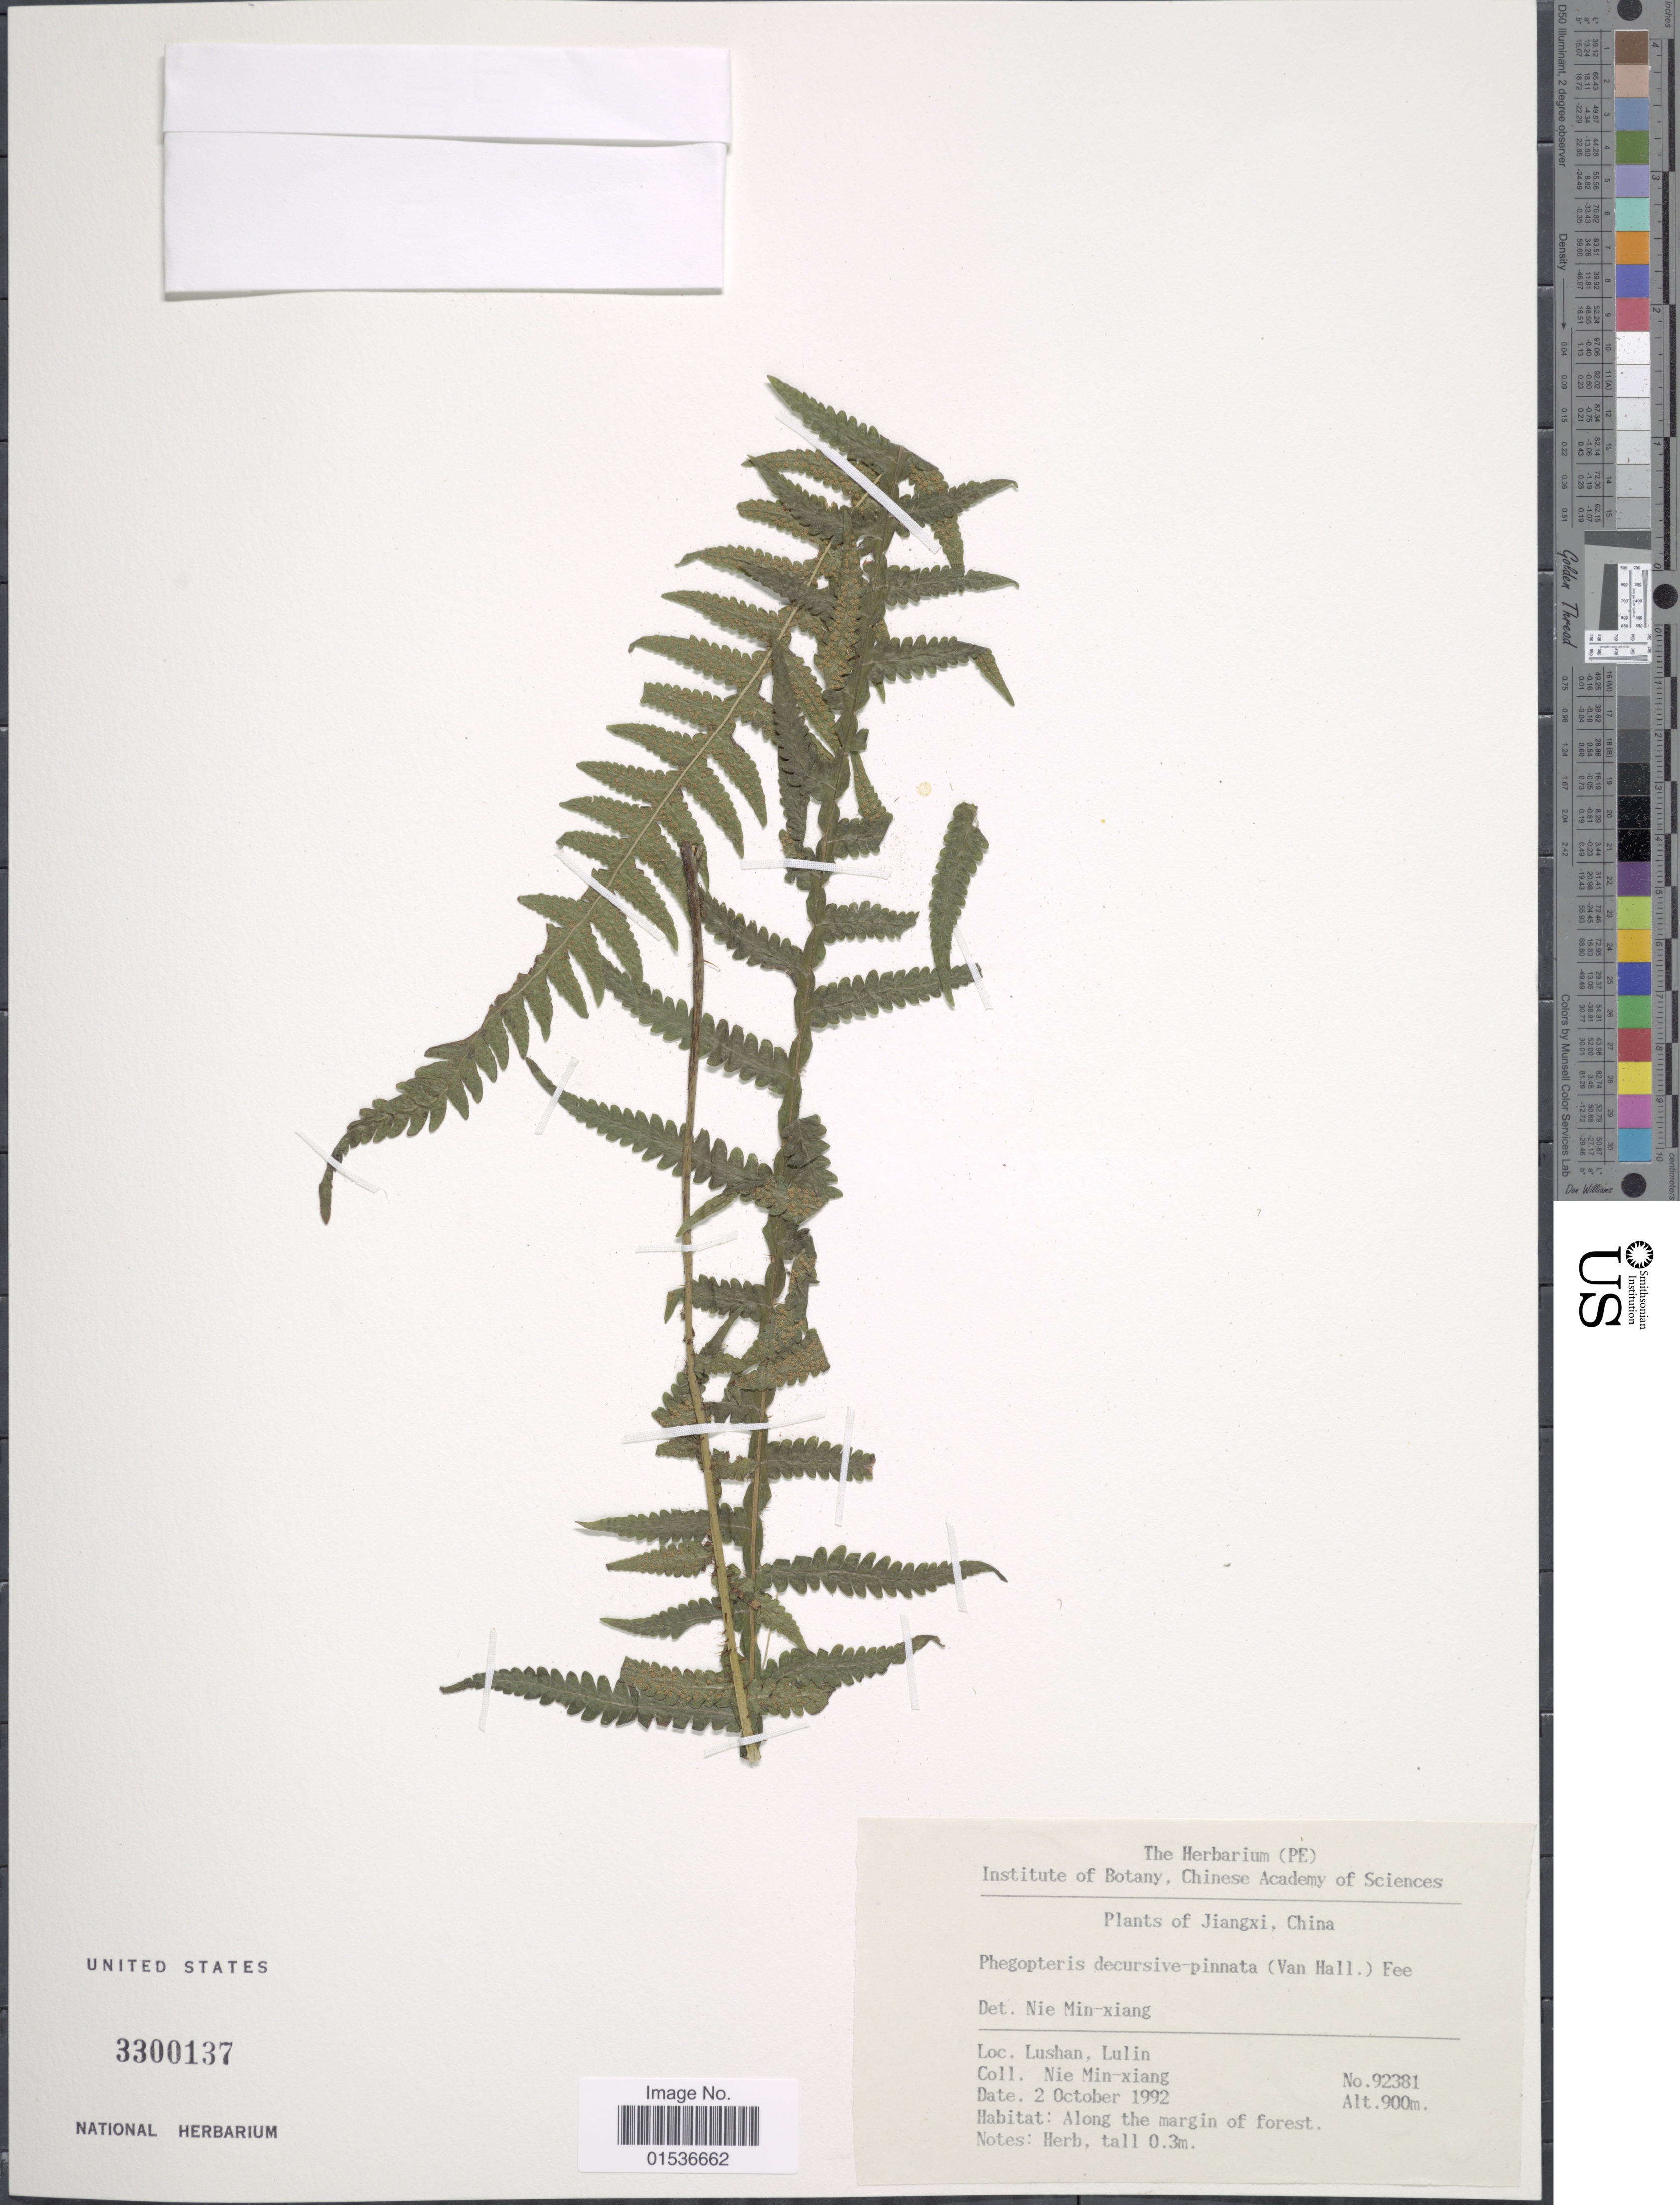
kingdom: Plantae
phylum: Tracheophyta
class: Polypodiopsida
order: Polypodiales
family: Thelypteridaceae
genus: Phegopteris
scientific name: Phegopteris decursivepinnata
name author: (H.C. Hall) Fée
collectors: M. Nie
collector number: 92381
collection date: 1992-10-02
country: China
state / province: Jiangxi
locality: Jiangxi, China. Lushan, Lulin,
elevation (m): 900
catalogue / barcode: US 3300137